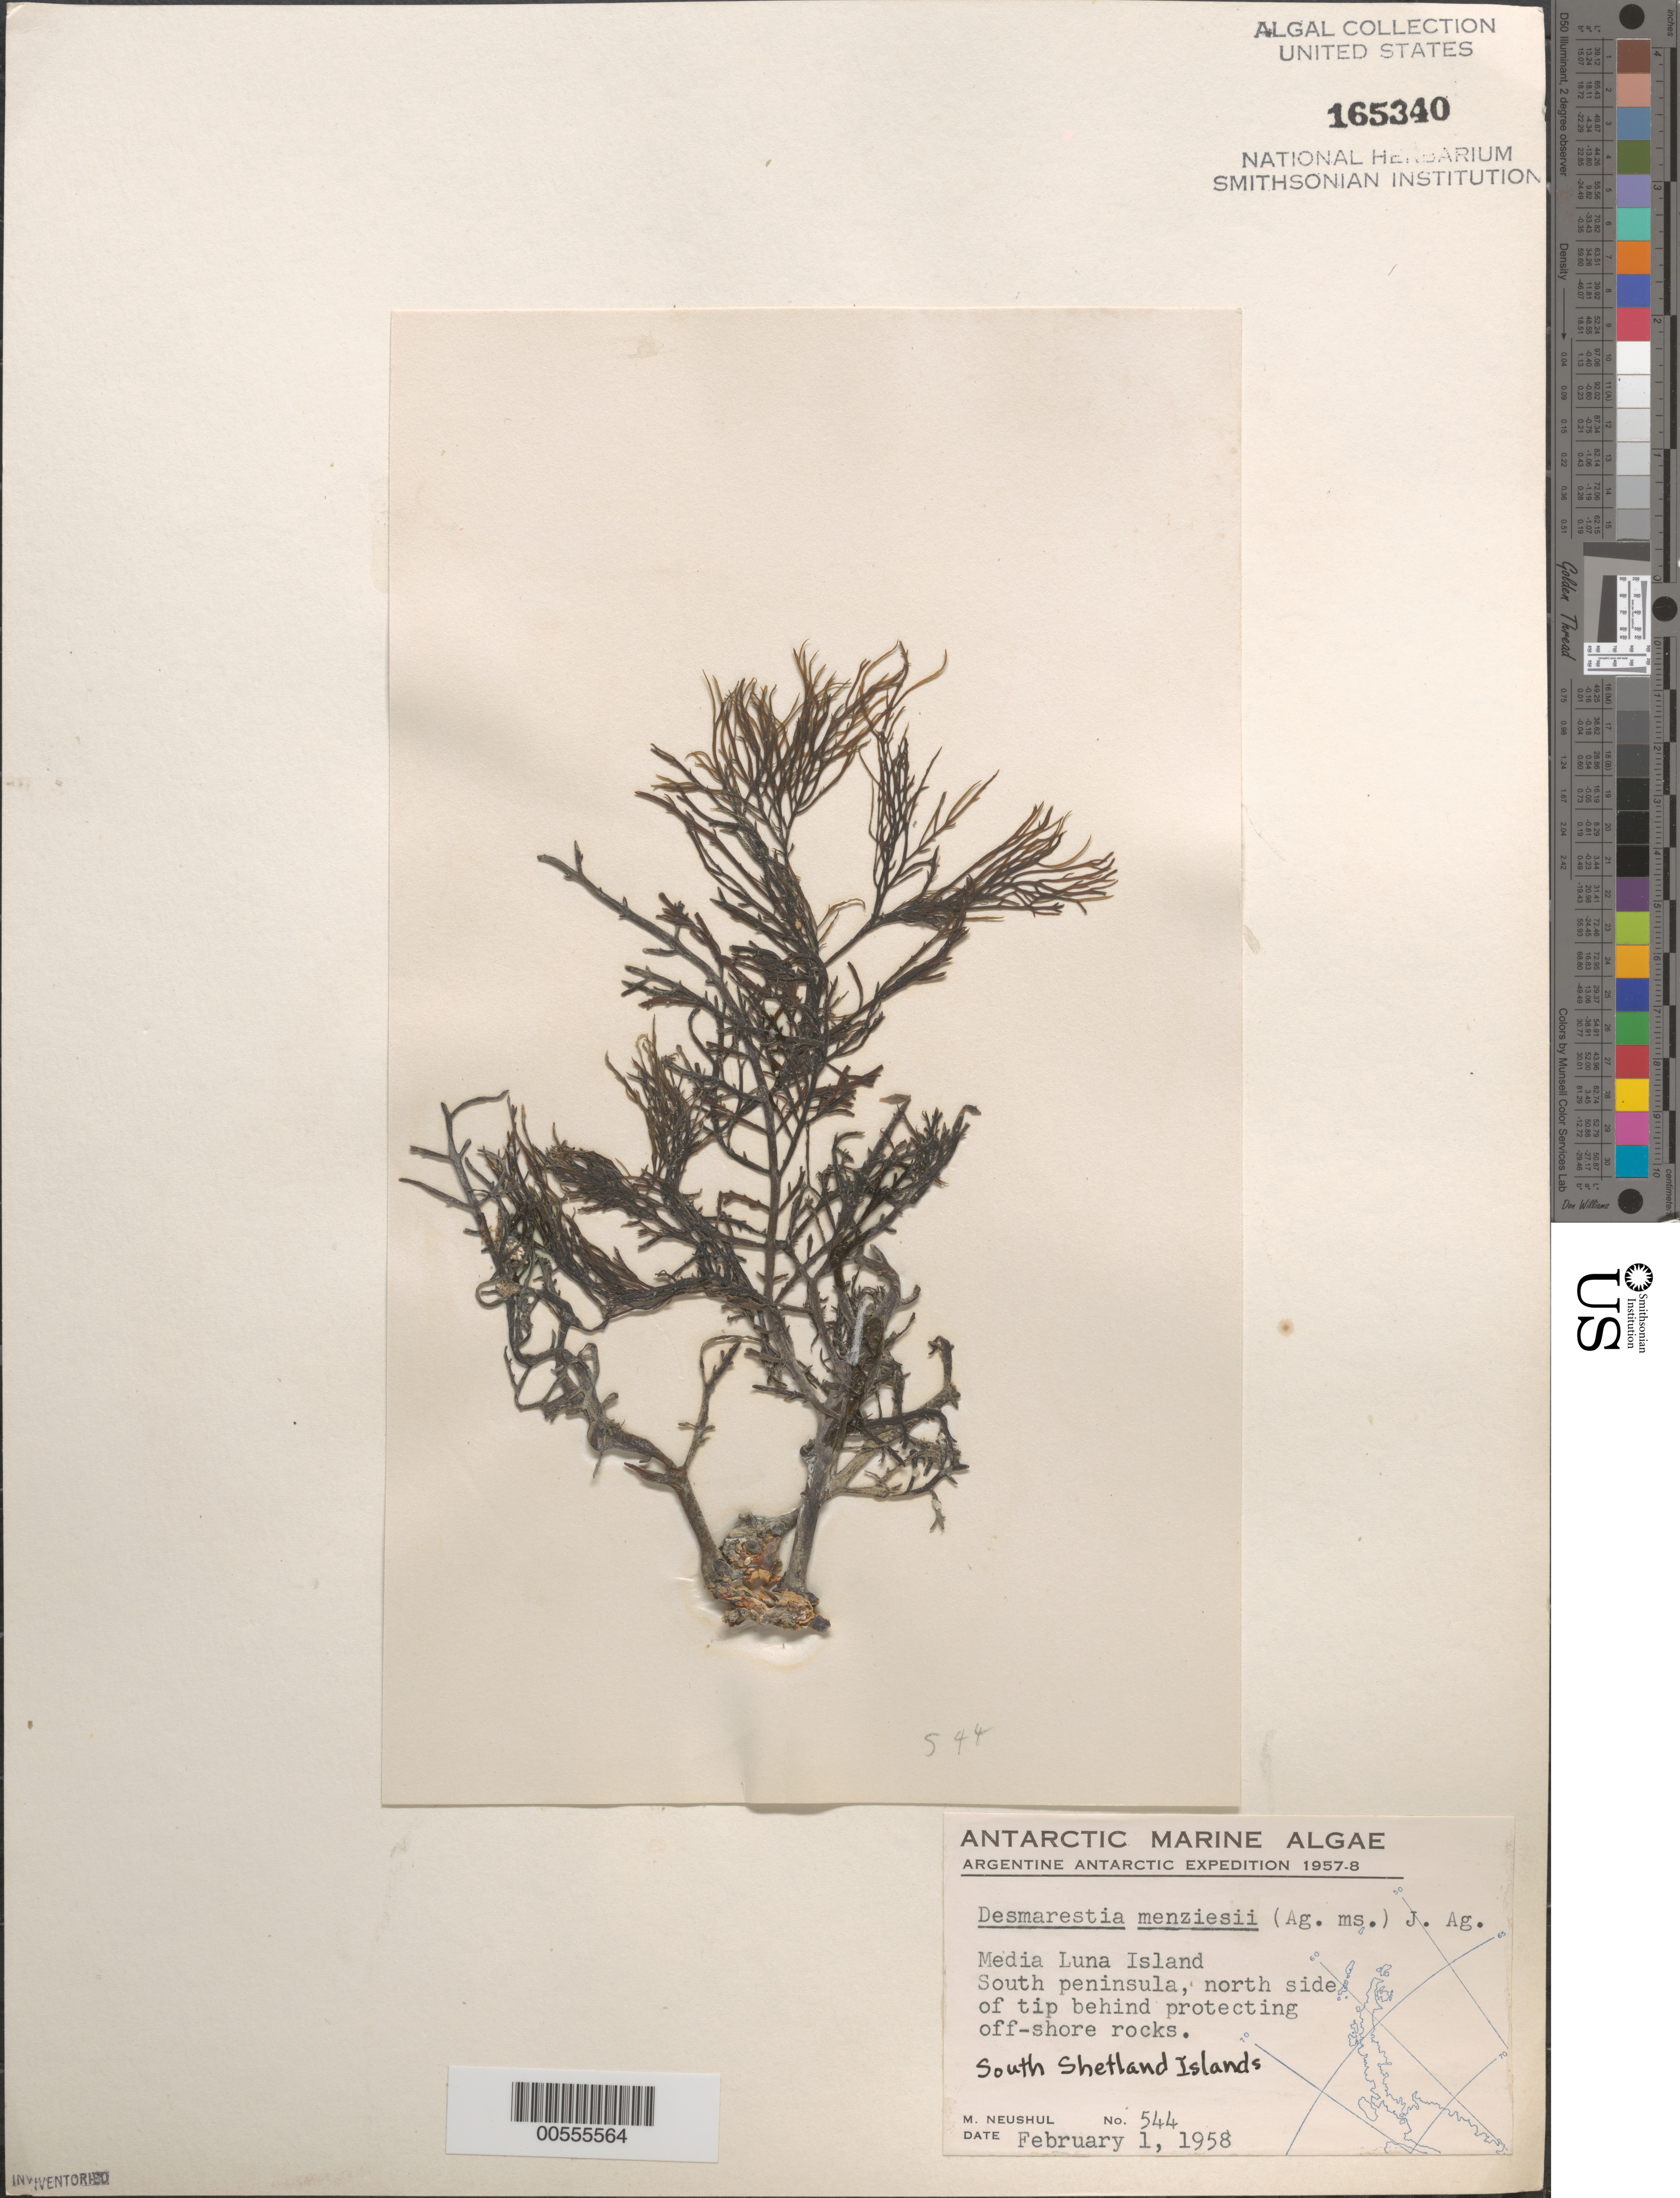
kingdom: Chromista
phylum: Ochrophyta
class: Phaeophyceae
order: Desmarestiales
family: Desmarestiaceae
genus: Desmarestia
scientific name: Desmarestia menziesii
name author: J. Agardh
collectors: M. Neushul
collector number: Neushul 544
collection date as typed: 01 Feb 1958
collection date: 1958-02-01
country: Antarctica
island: Half Moon Island (Media Luna Island)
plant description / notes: Argentine Antarctic Expedition, 1957-1958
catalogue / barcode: US 165340